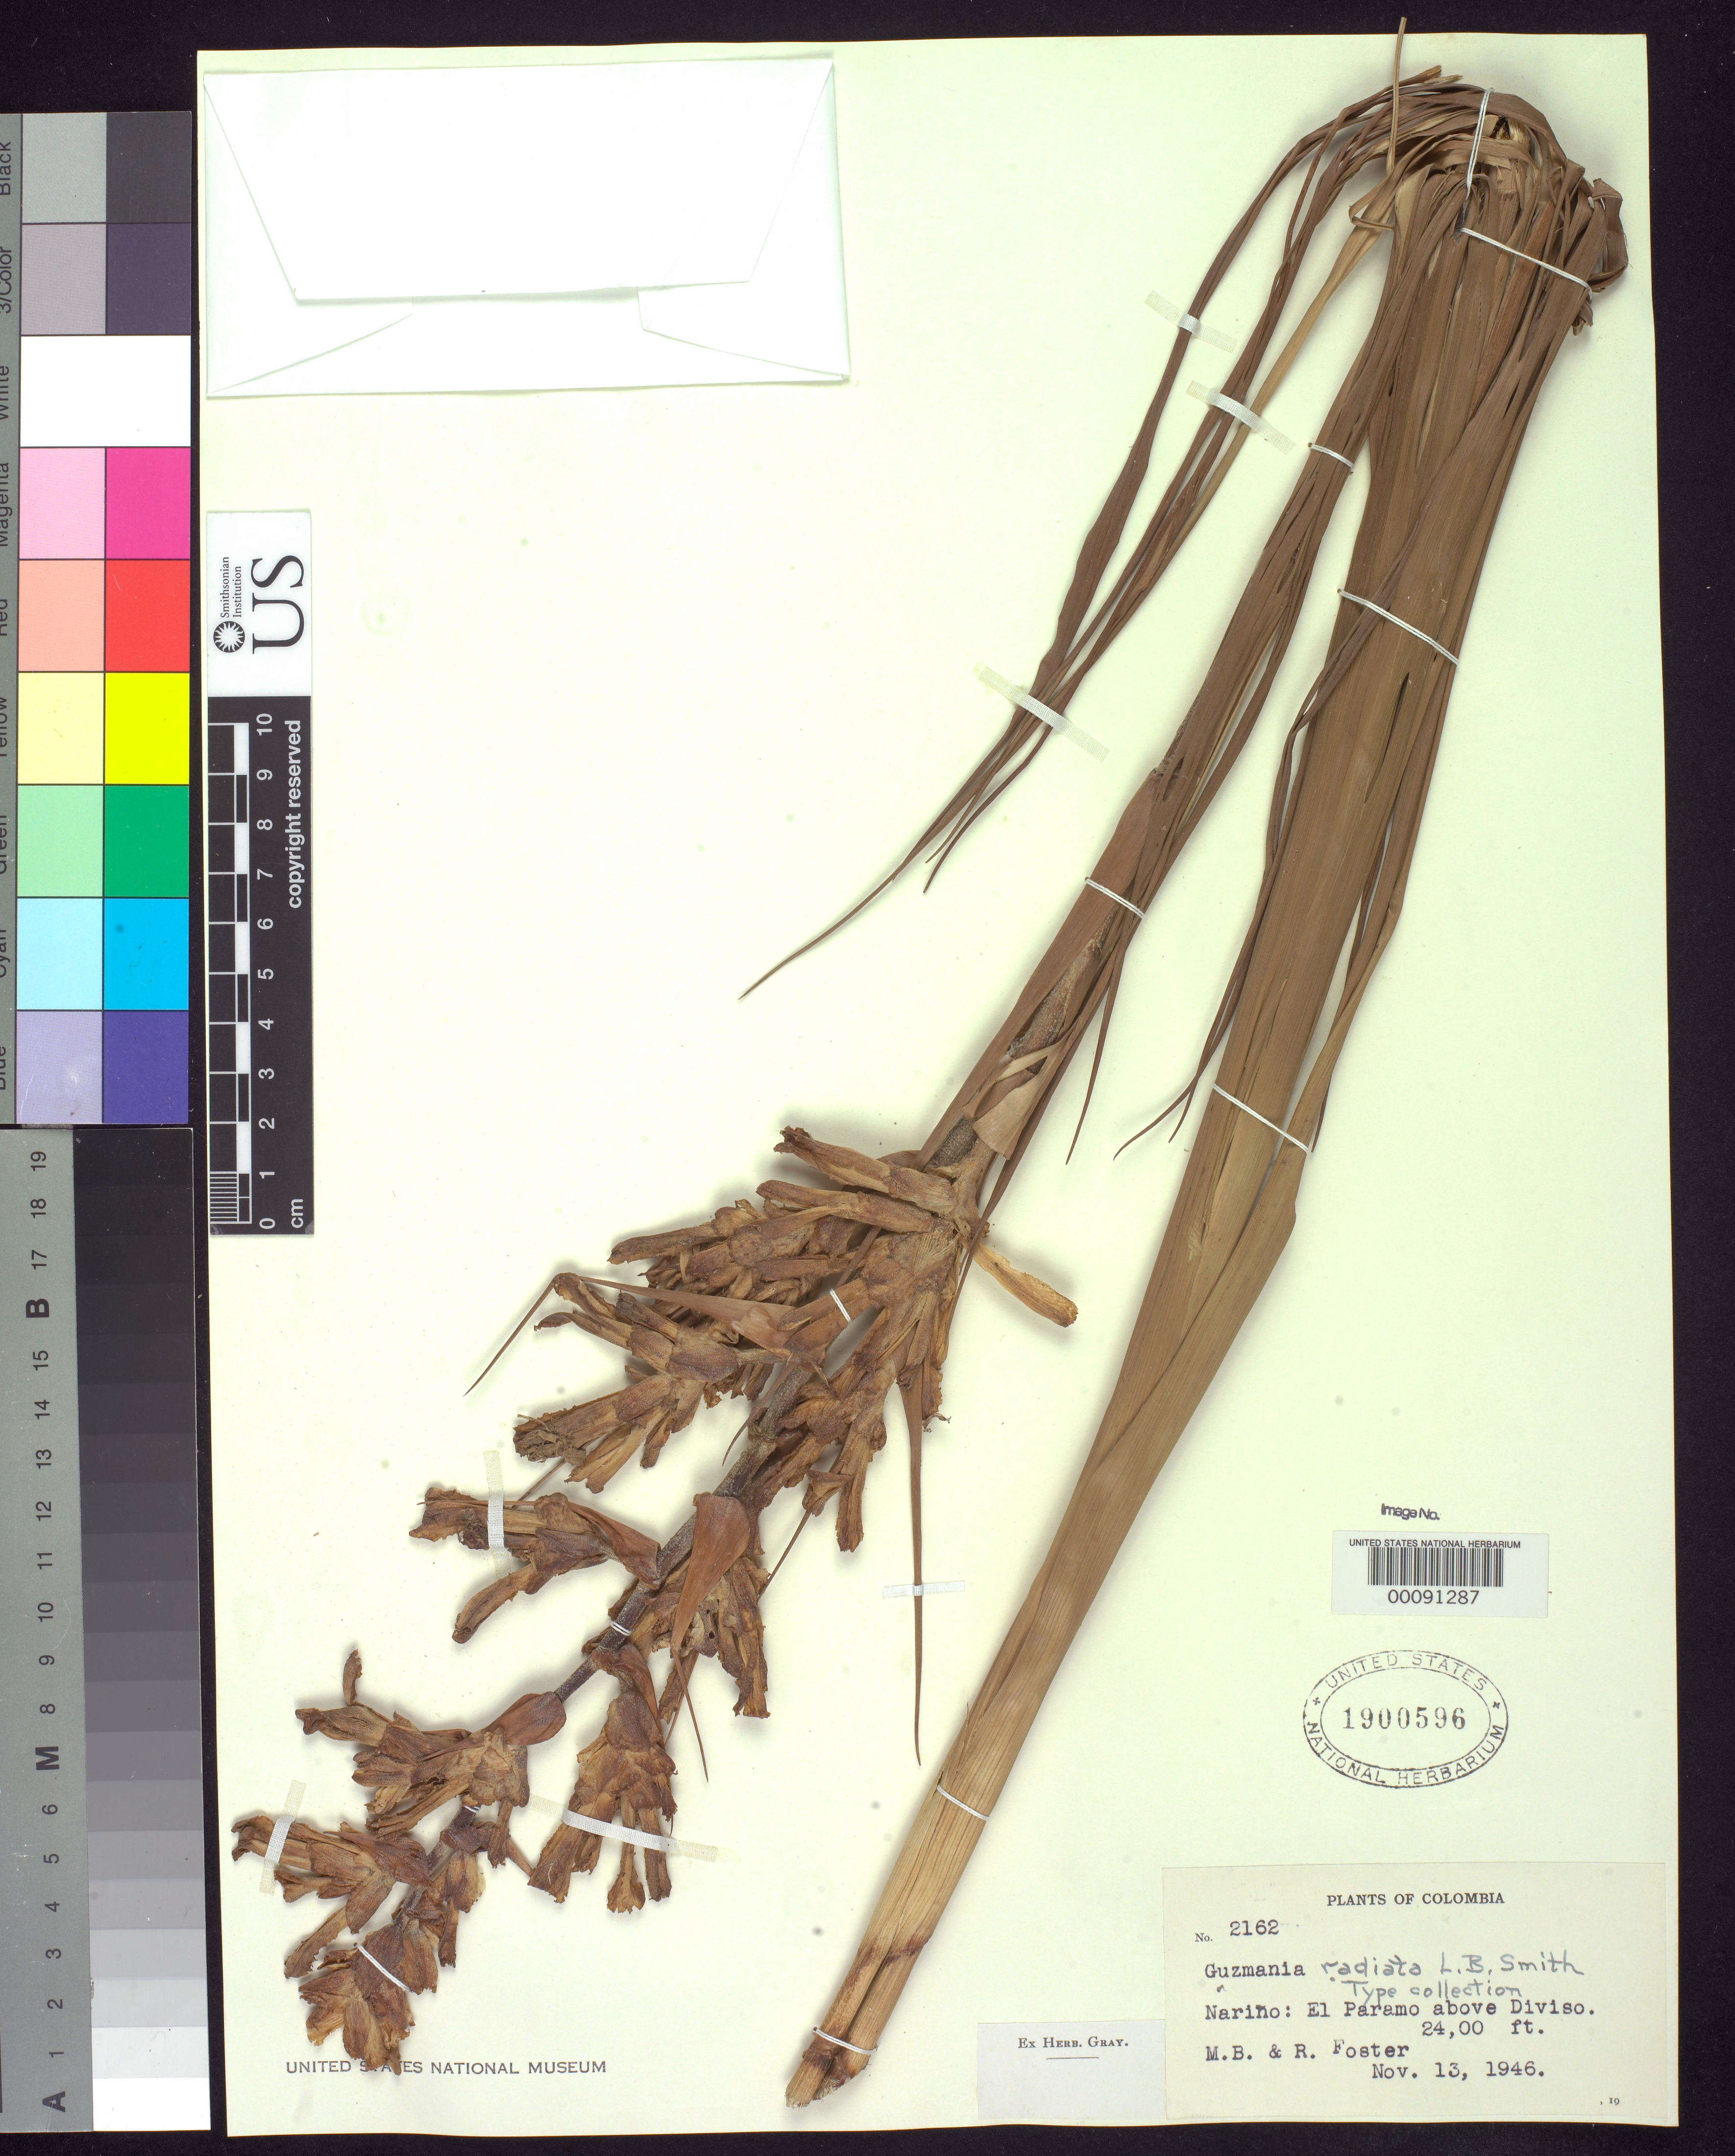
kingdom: Plantae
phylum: Tracheophyta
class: Liliopsida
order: Poales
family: Bromeliaceae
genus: Guzmania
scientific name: Guzmania radiata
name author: L.B. Sm.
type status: Isotype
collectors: M. B. Foster & R. C. Foster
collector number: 2162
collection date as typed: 13 Nov 1946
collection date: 1946-11-13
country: Colombia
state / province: Nariño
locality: El Paramo, above Divisio.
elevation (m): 720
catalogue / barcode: US 1900596